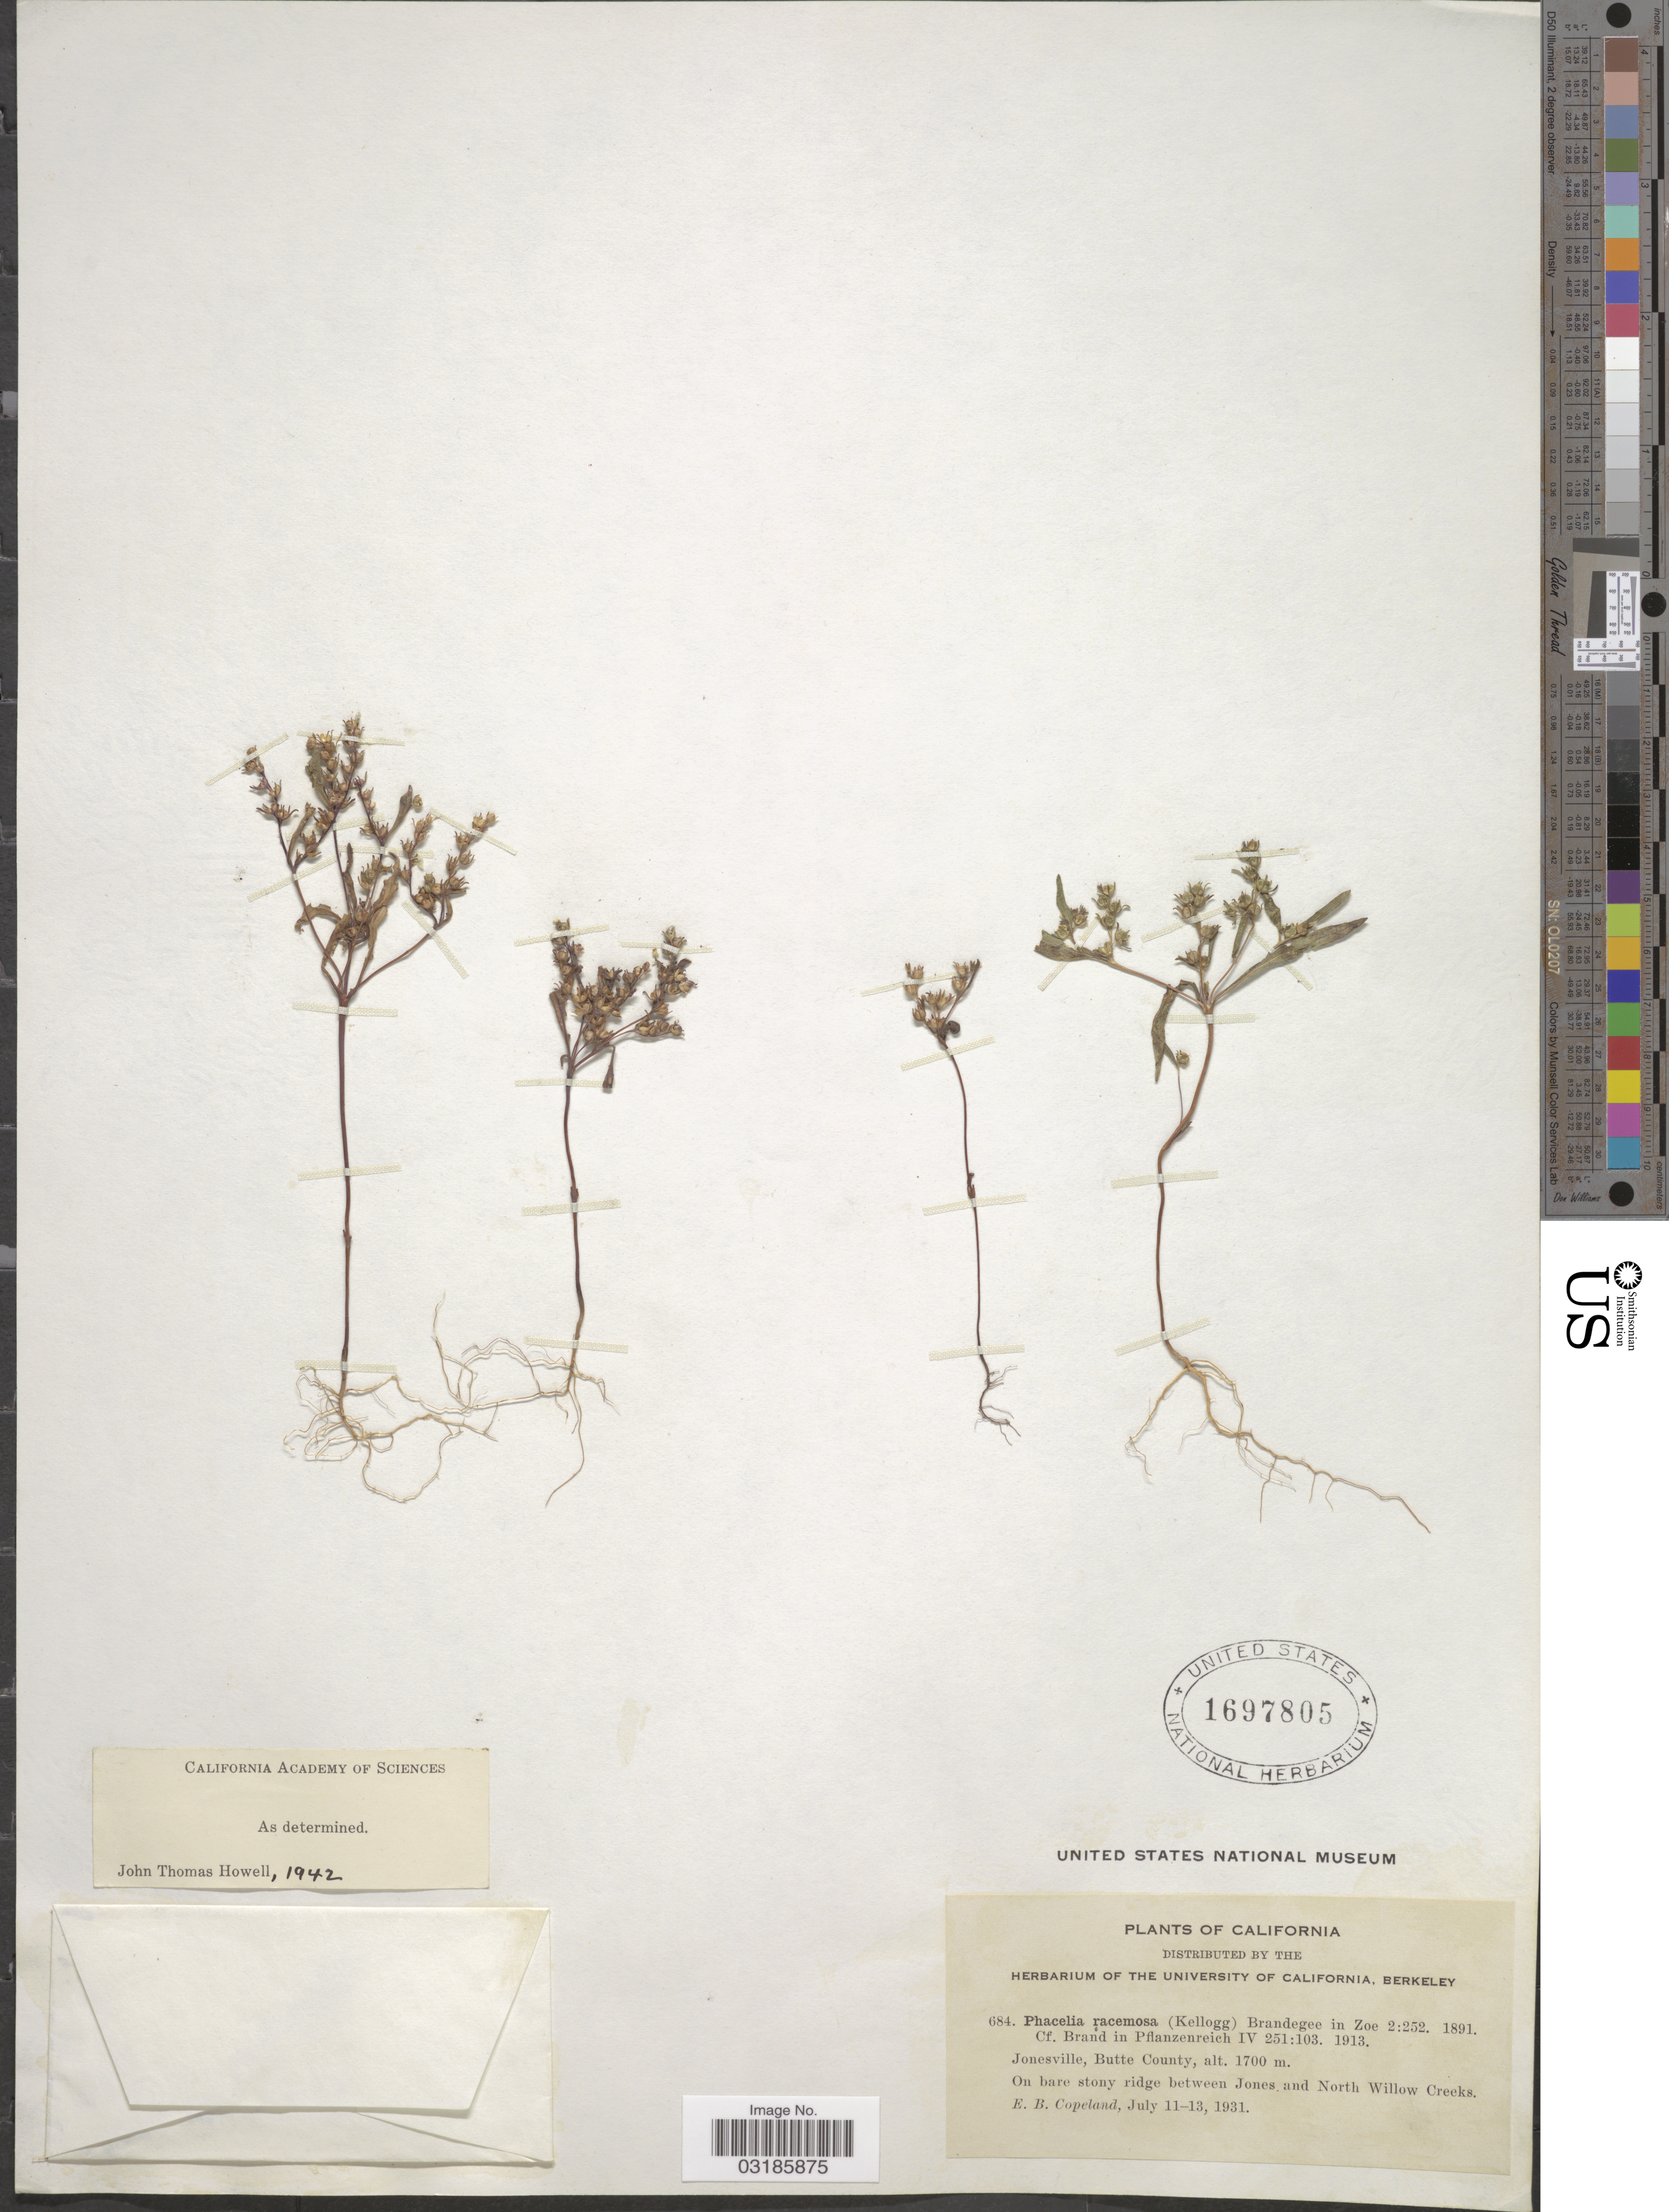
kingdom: Plantae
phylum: Tracheophyta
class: Magnoliopsida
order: Boraginales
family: Hydrophyllaceae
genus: Phacelia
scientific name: Phacelia racemosa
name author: (Kellogg) A. Heller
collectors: E. B. Copeland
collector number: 684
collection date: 1931-07-11/1931-07-13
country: United States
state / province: California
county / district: Butte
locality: Jonesville, Butte County. On bare stony ridge between Jones and North Willow Creeks.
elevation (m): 1700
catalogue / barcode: US 1697805